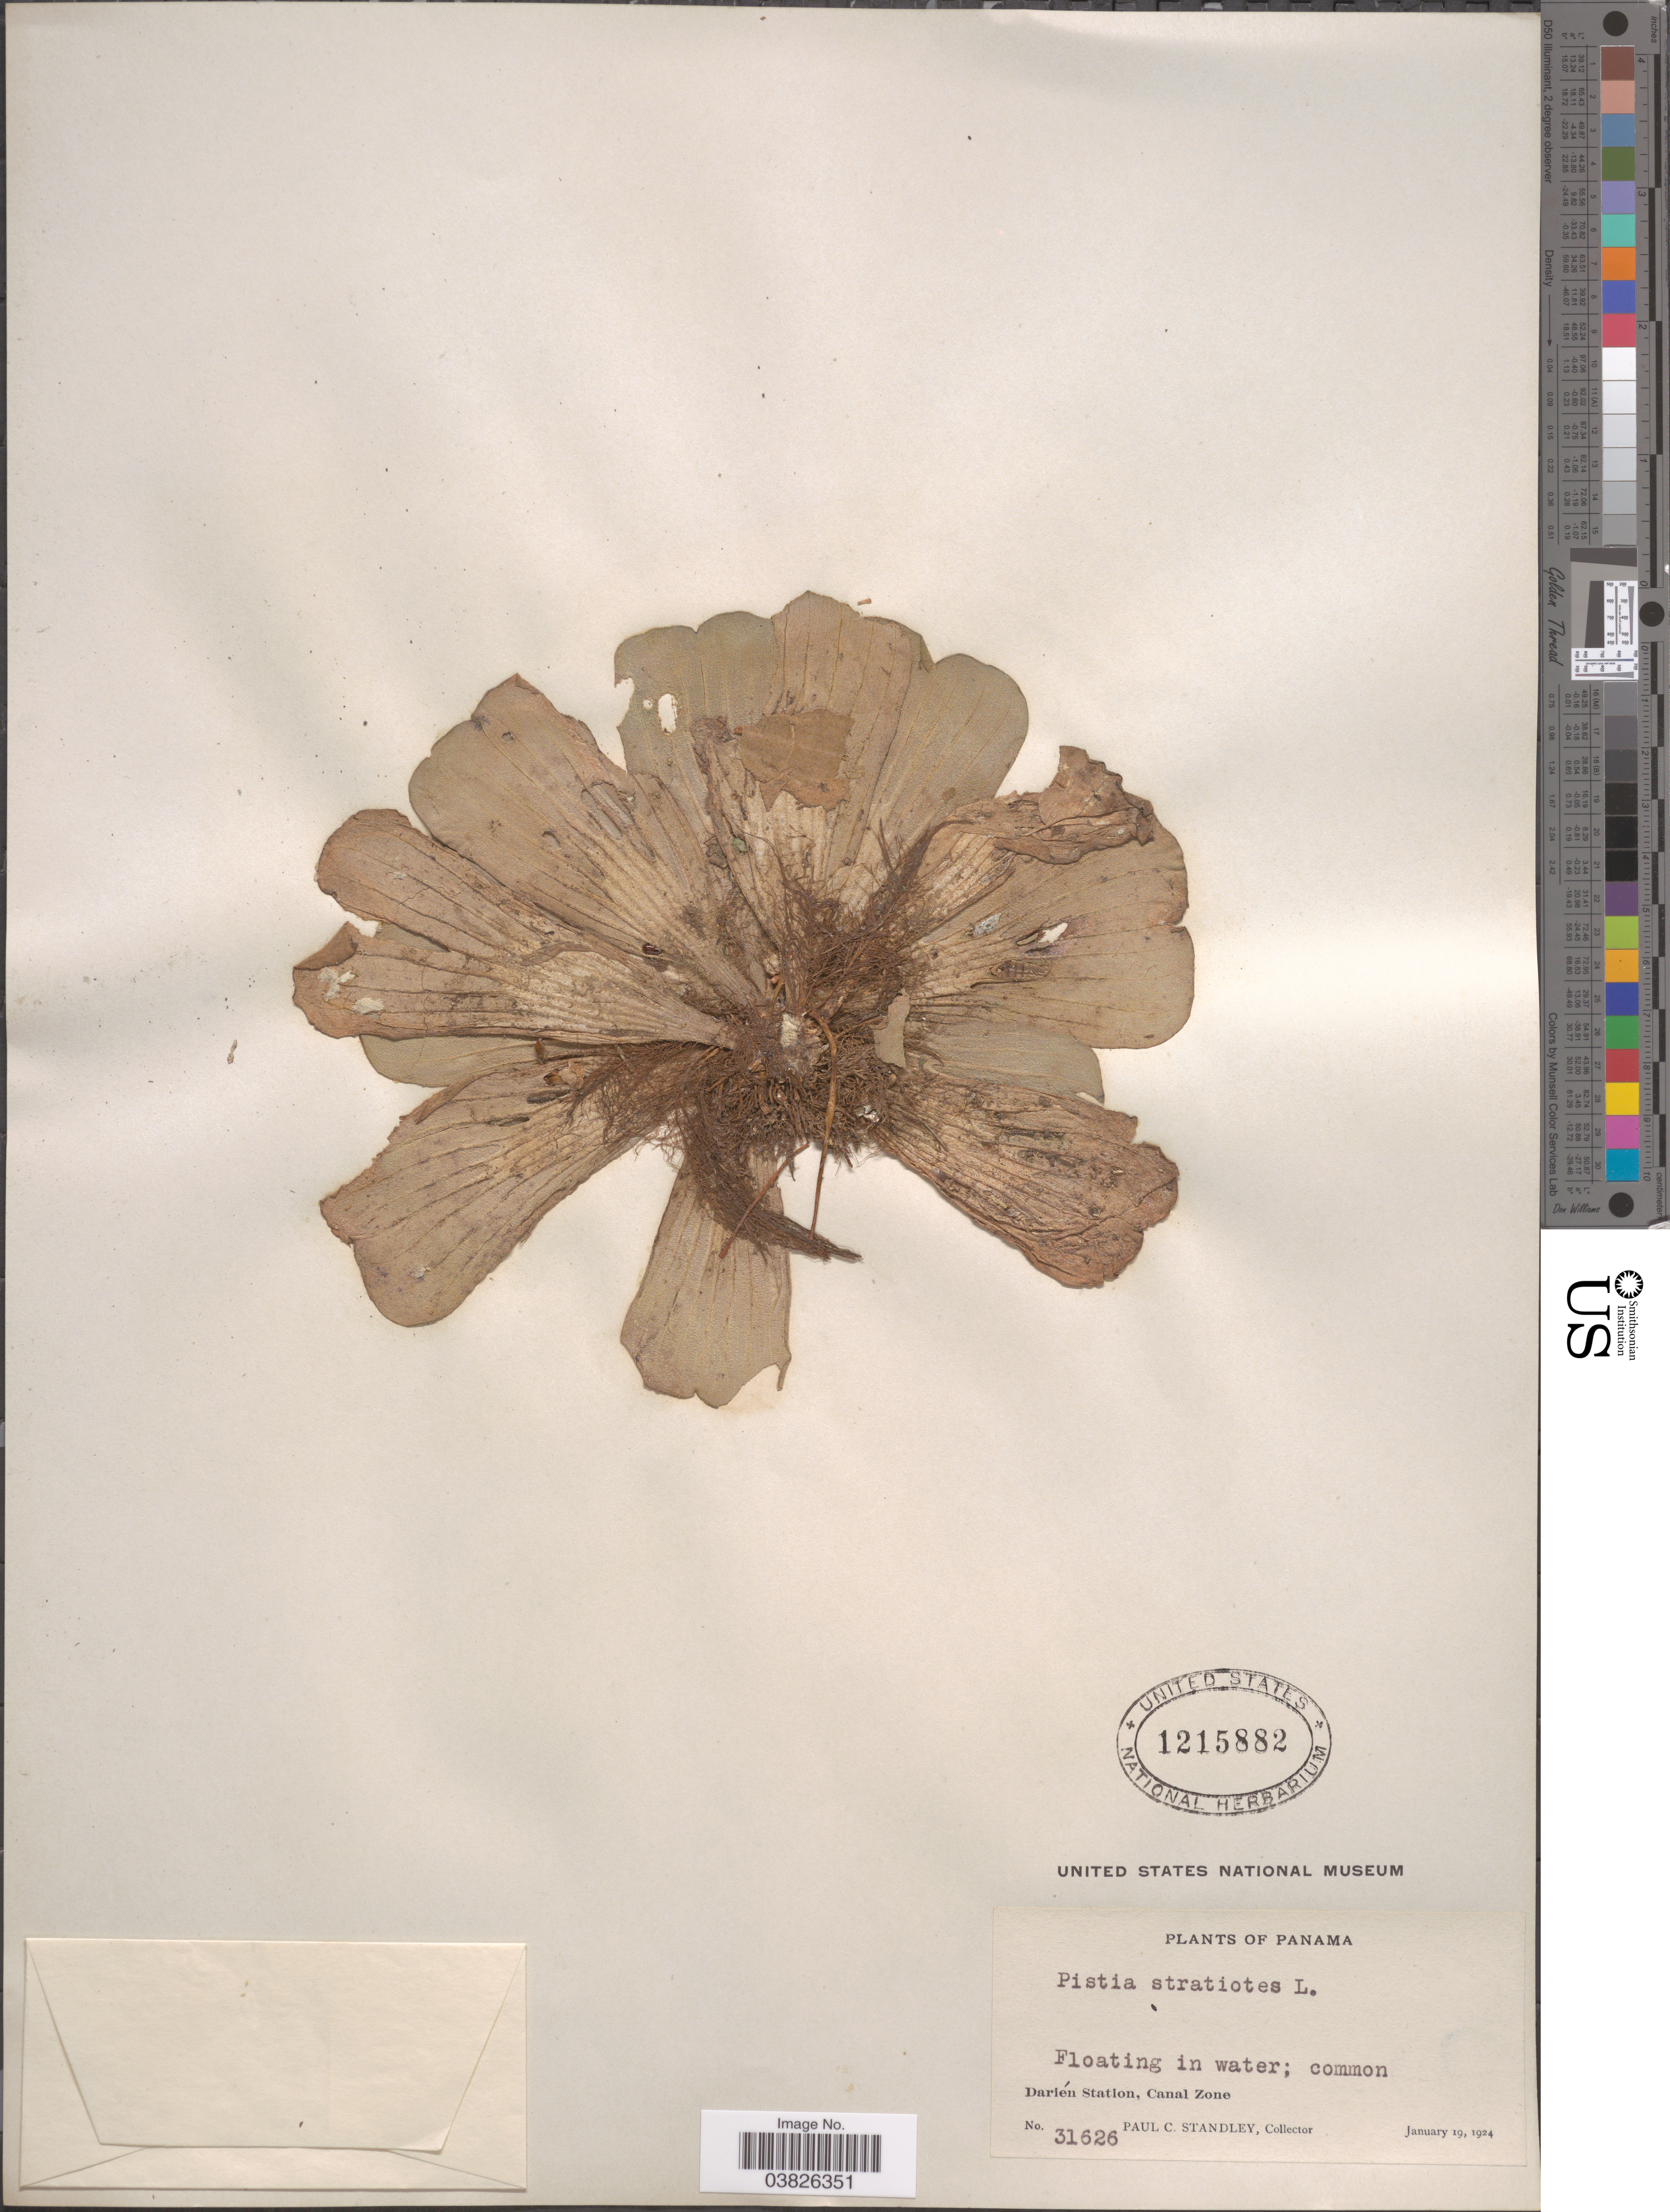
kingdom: Plantae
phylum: Tracheophyta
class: Liliopsida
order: Alismatales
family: Araceae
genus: Pistia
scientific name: Pistia stratiotes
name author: L.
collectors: P. C. Standley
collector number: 31626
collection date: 1924-01-19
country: Panama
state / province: Colón / Panamá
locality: Darién Station, Canal Zone.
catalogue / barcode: US 1215882